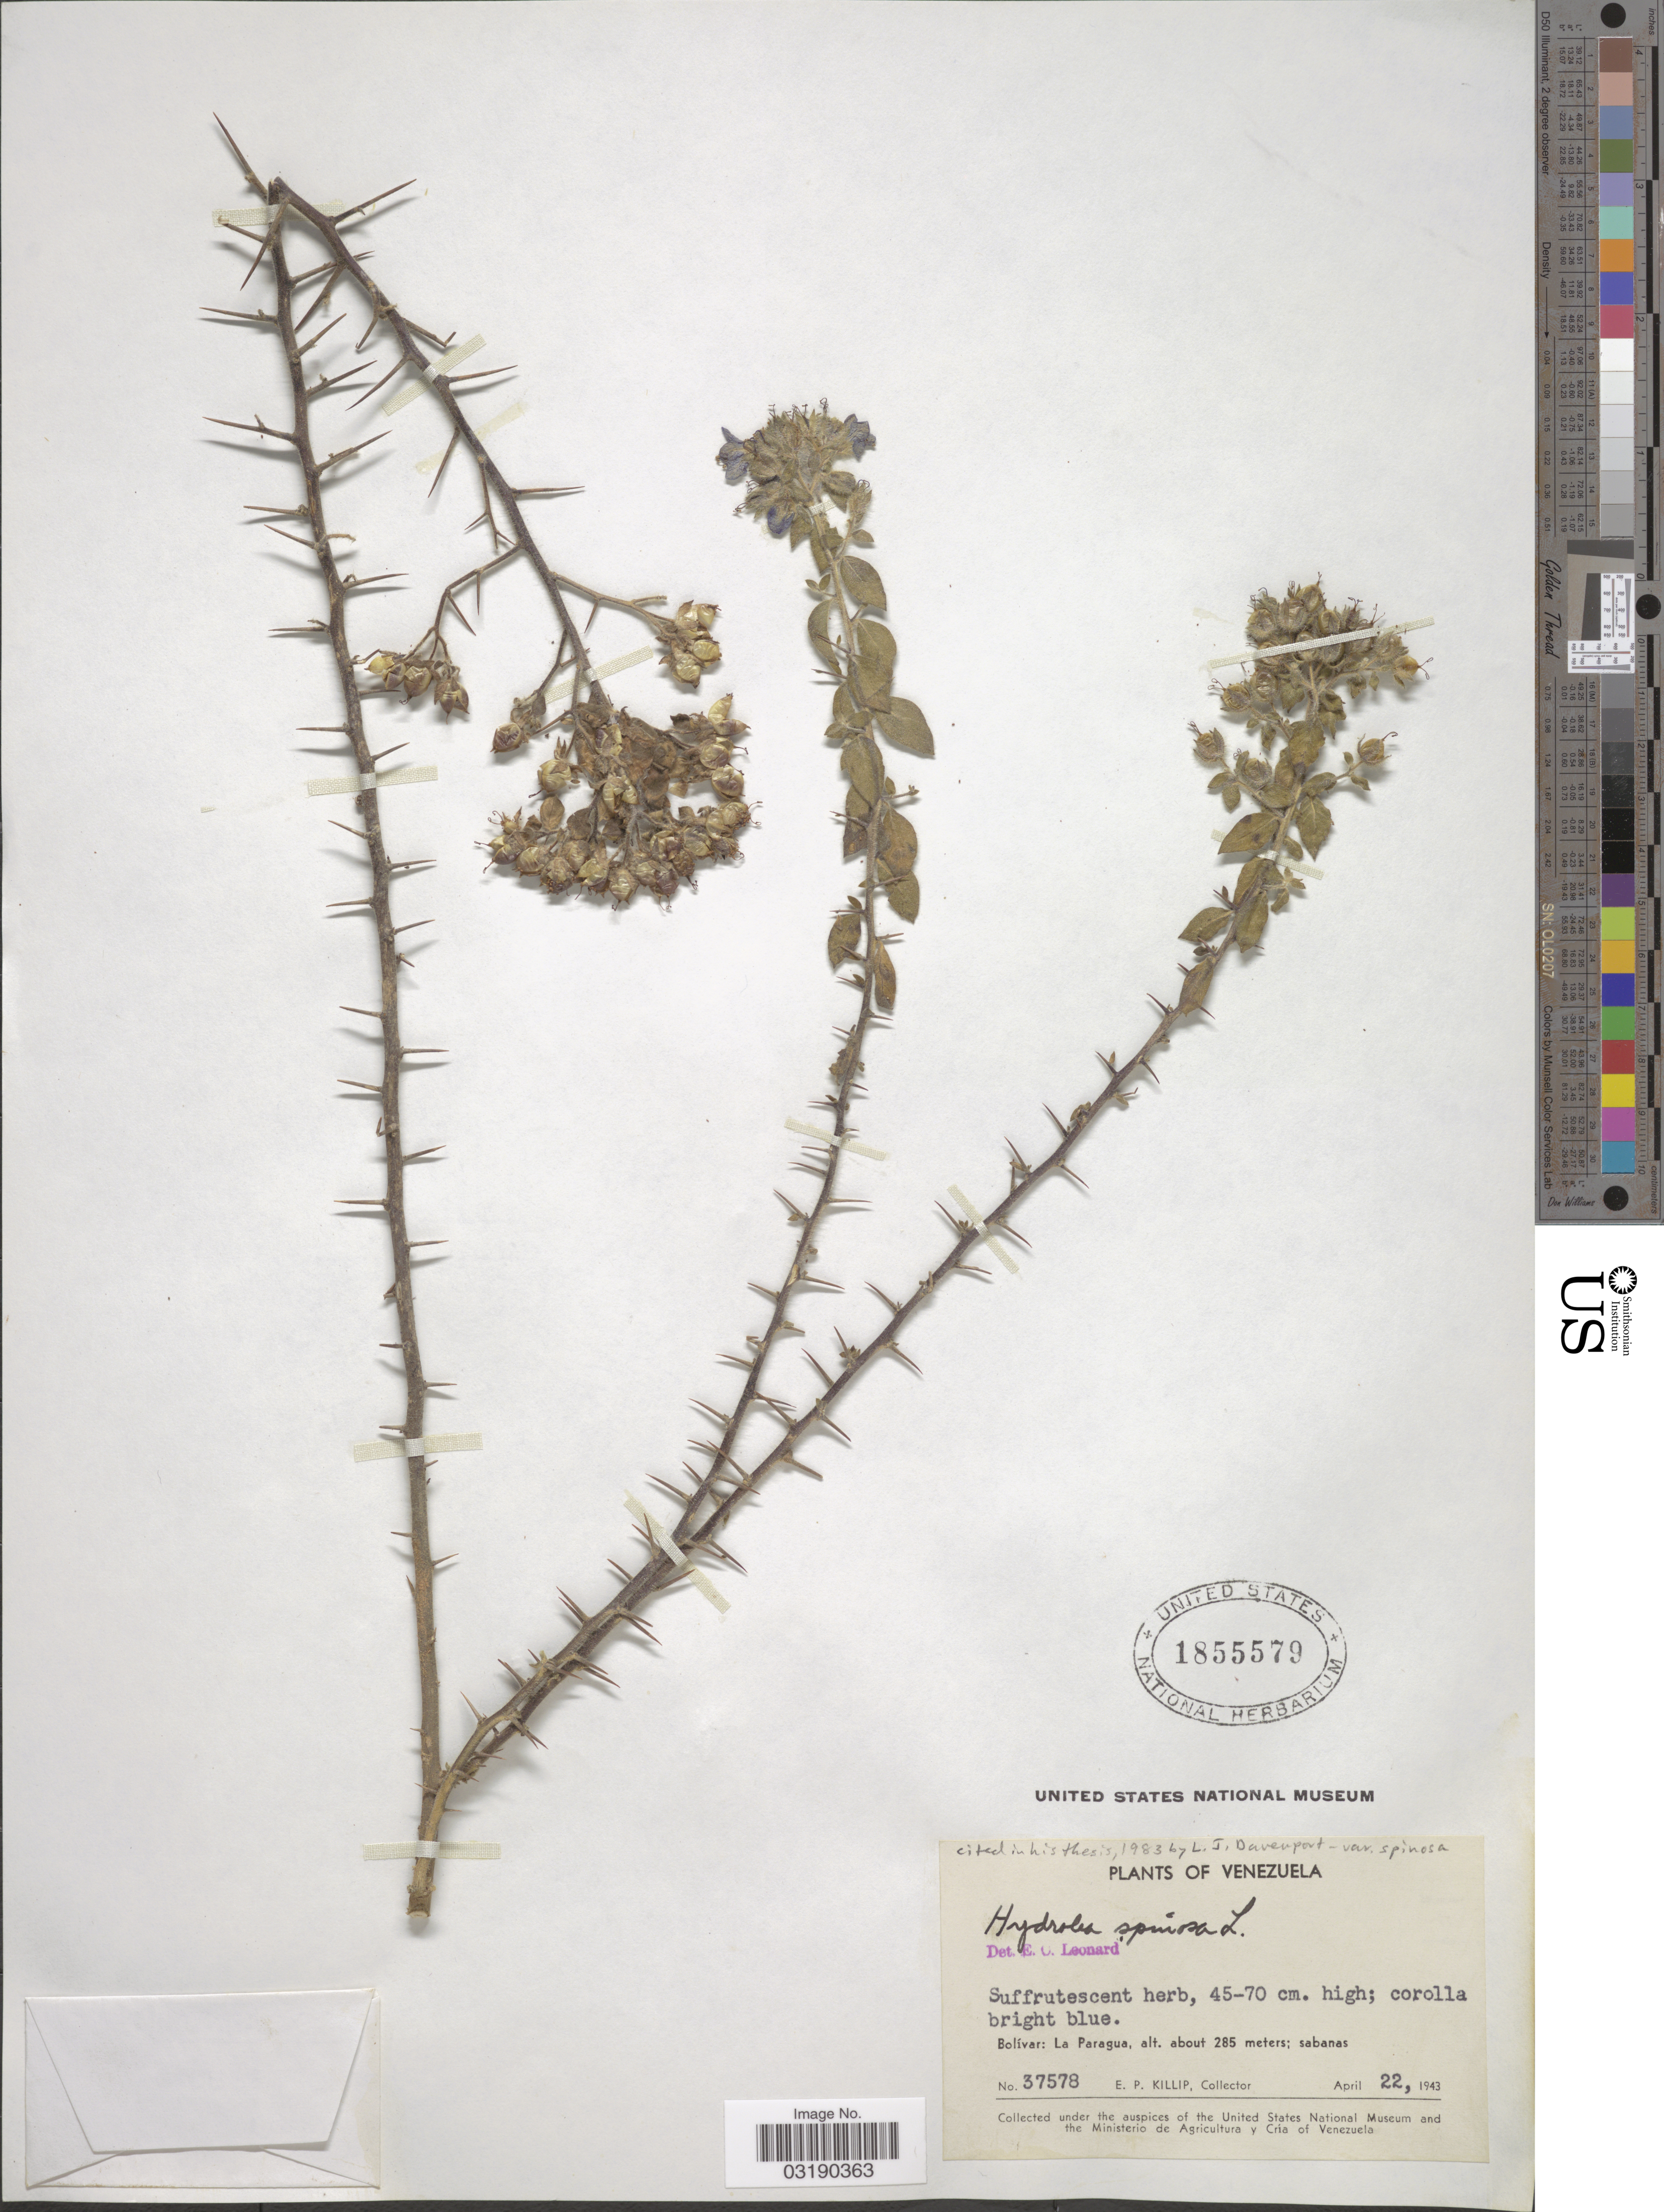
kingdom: Plantae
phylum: Tracheophyta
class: Magnoliopsida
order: Solanales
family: Hydroleaceae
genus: Hydrolea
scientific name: Hydrolea spinosa var. spinosa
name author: L.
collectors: E. P. Killip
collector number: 37578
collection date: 1943-04-22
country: Venezuela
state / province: Bolivar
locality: La Paragua.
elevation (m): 285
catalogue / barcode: US 1855579